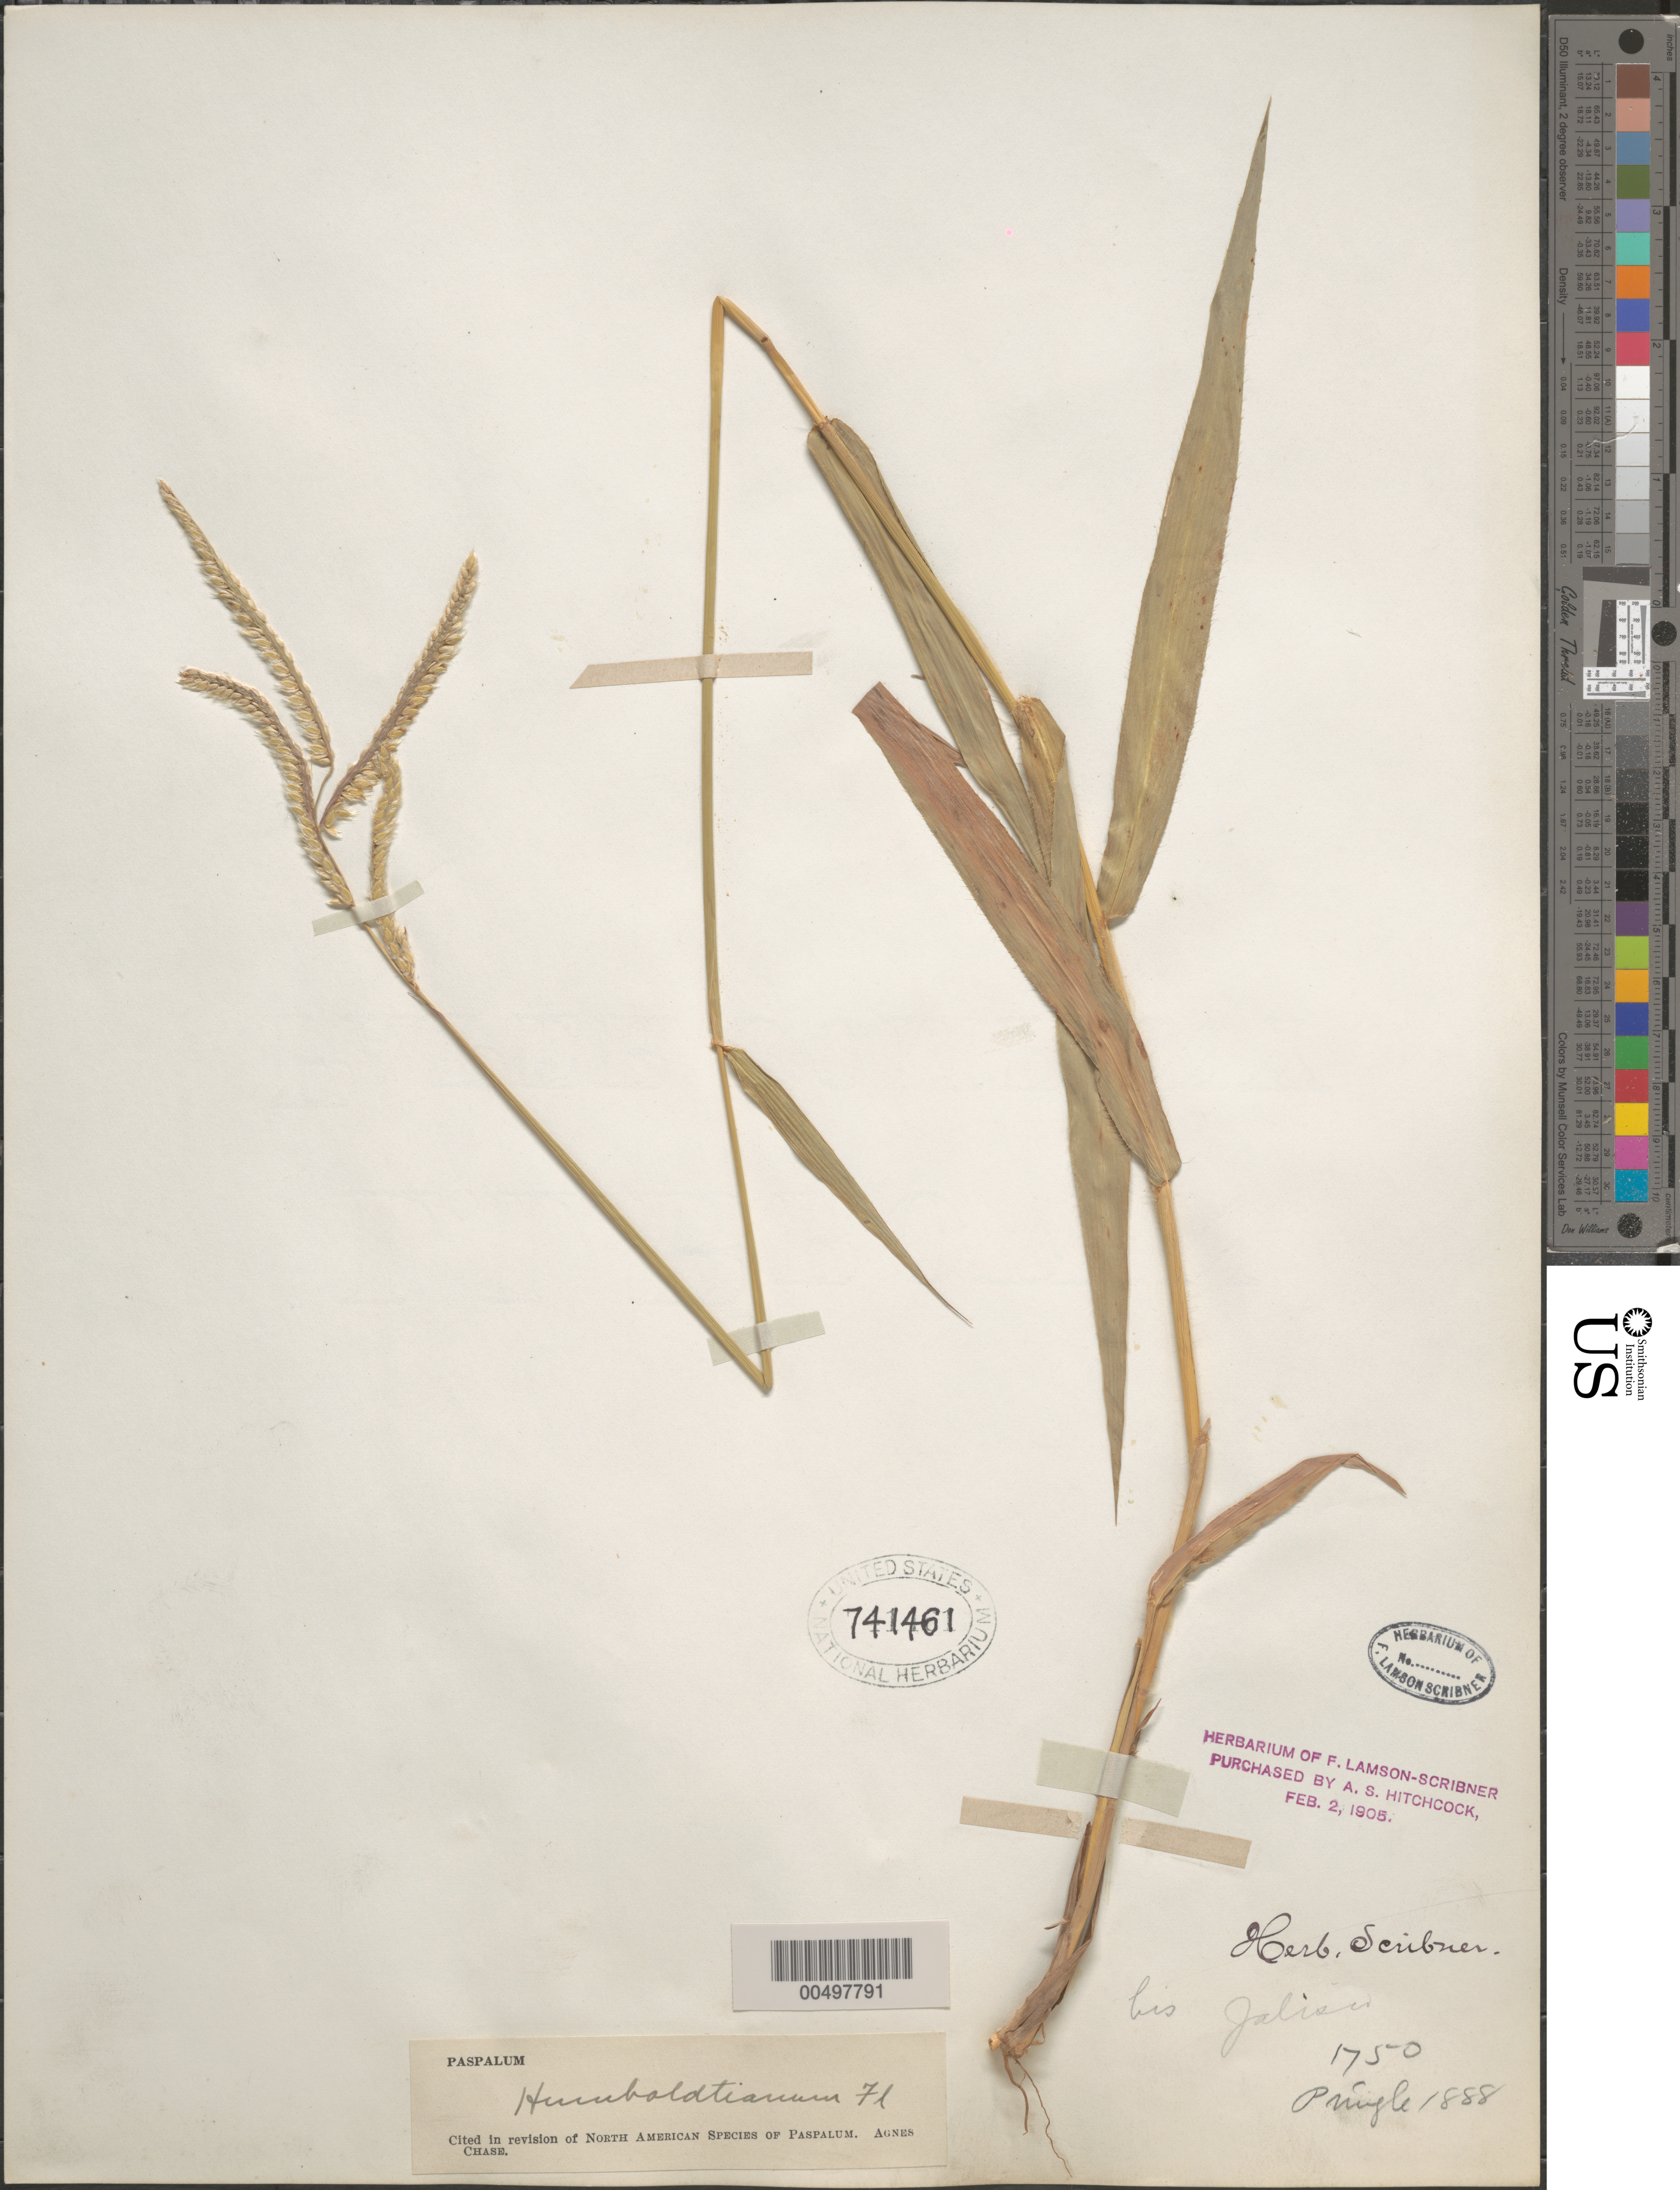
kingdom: Plantae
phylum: Tracheophyta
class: Liliopsida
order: Poales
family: Poaceae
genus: Paspalum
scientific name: Paspalum humboldtianum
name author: Flüggé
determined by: Chase, [M.] Agnes, (US)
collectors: C. G. Pringle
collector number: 1750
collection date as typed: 1888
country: Mexico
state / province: Jalisco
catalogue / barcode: US 741461